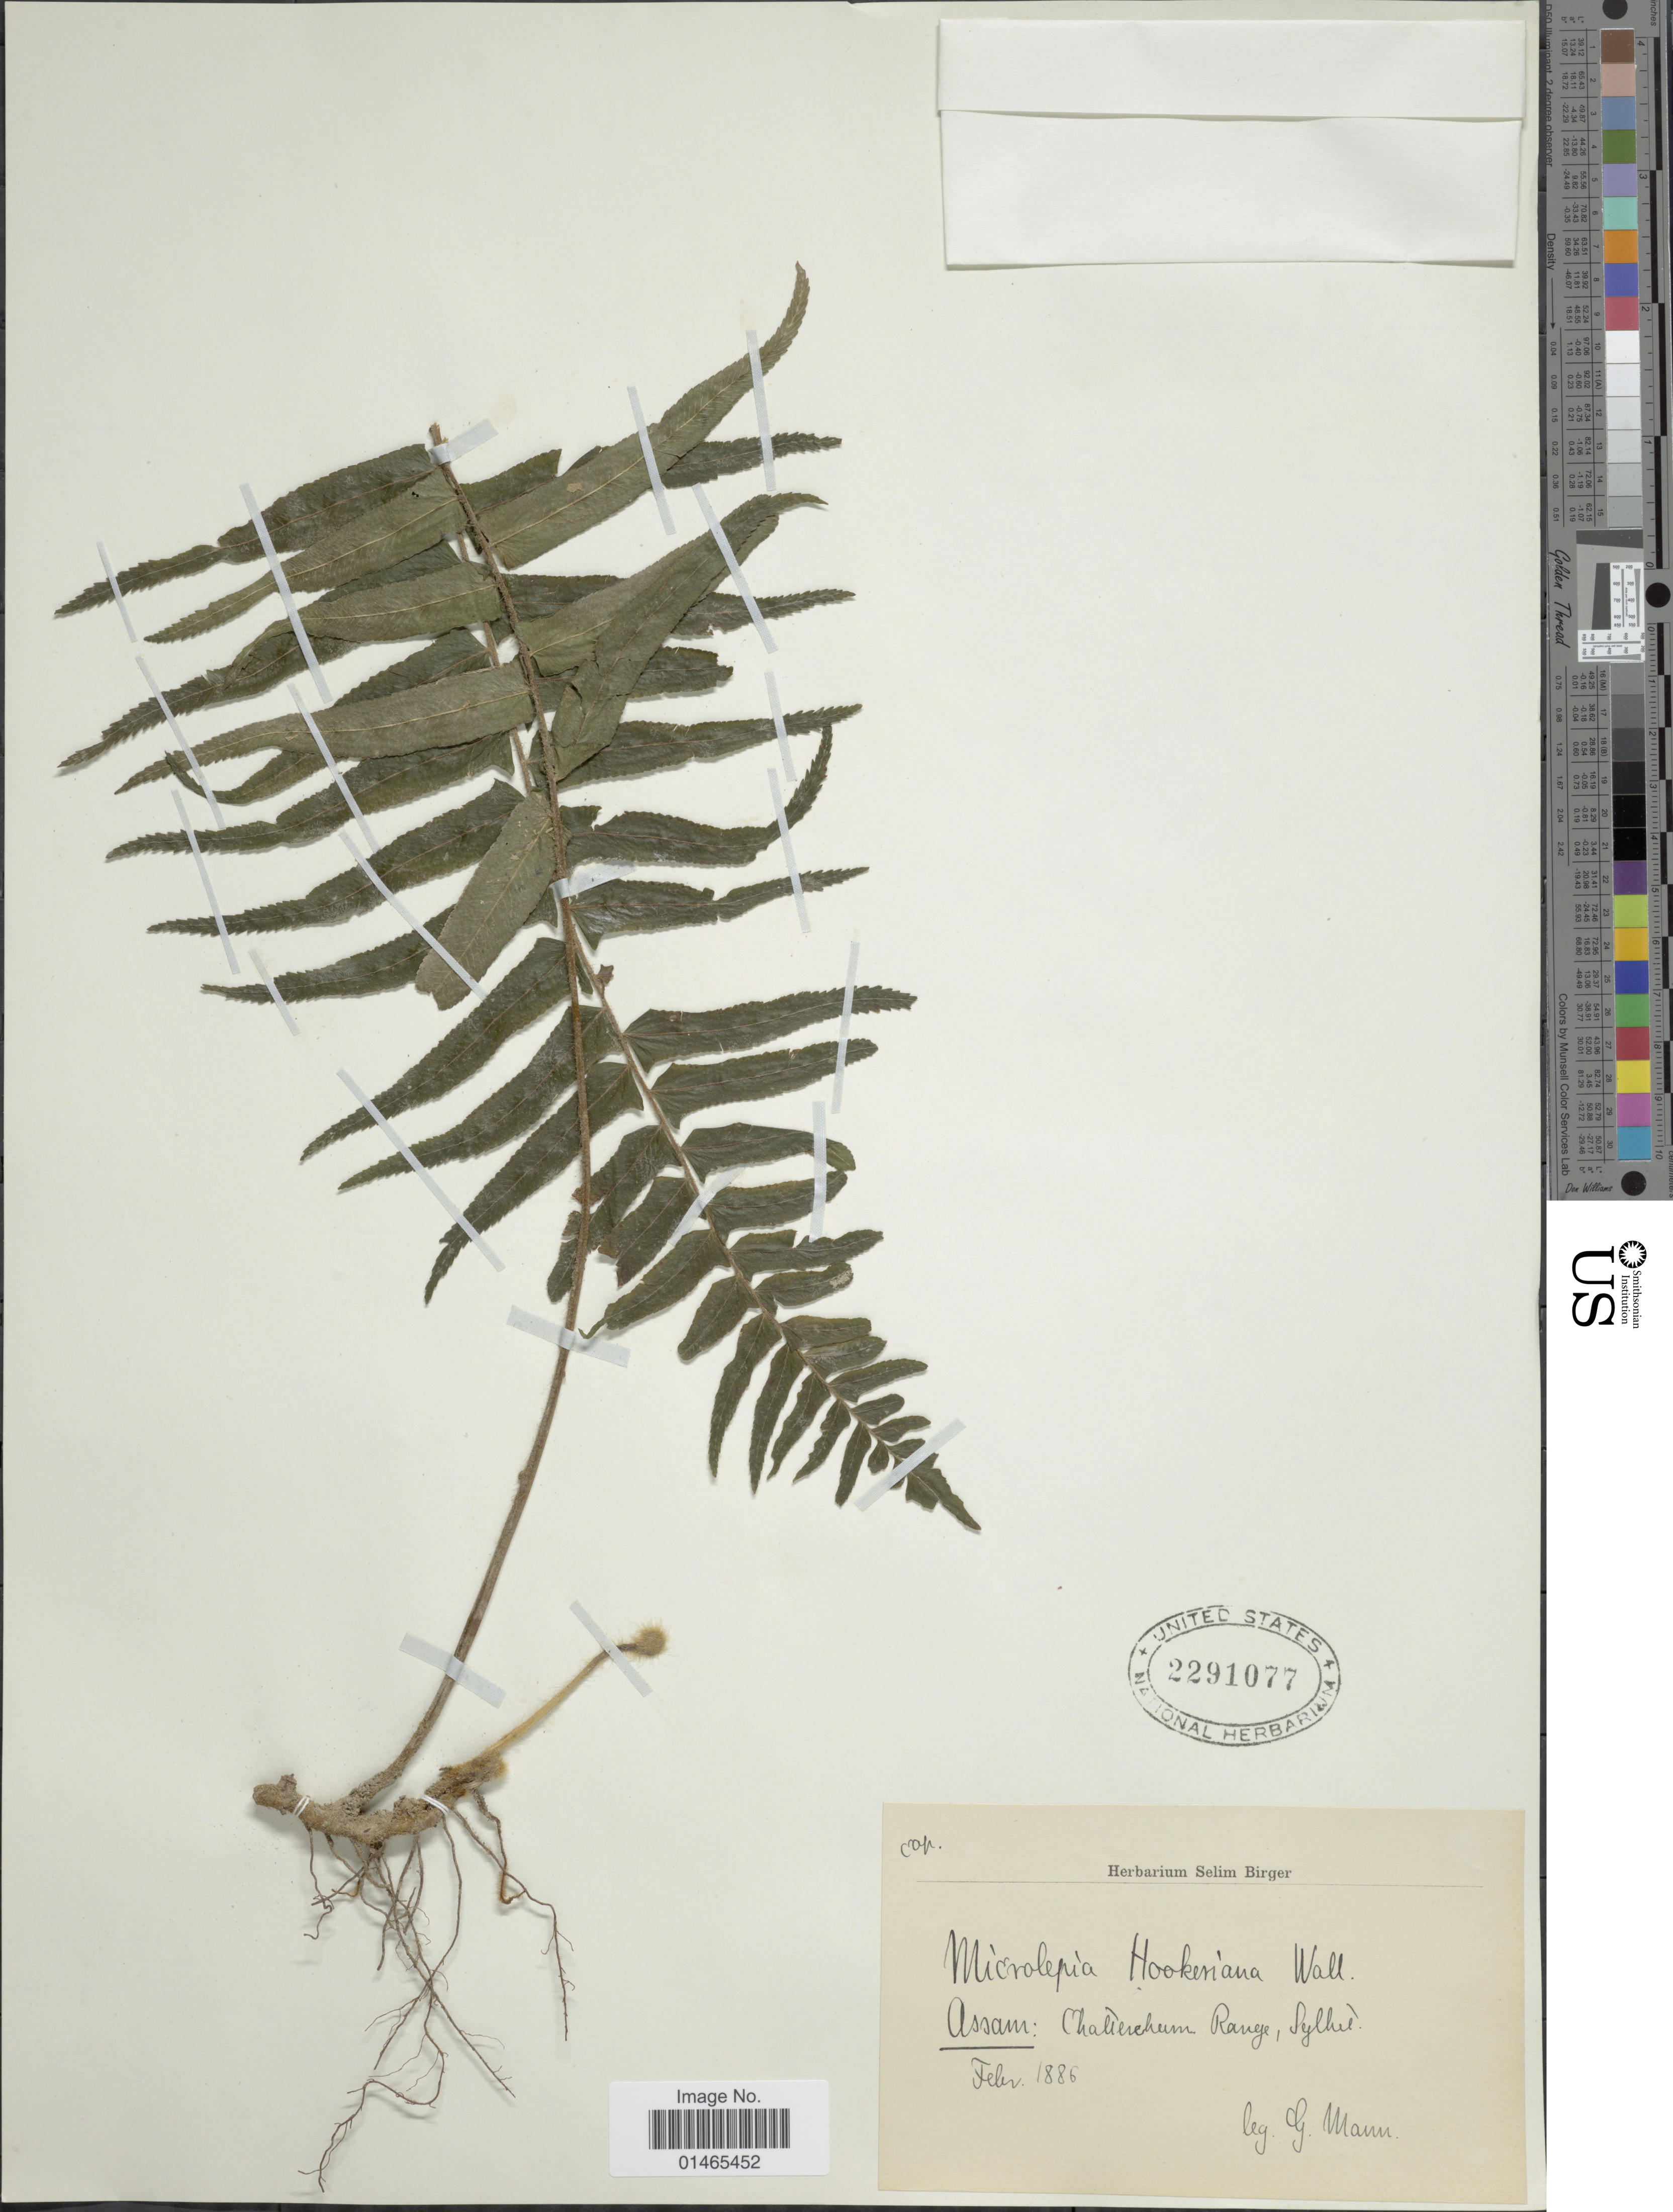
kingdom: Plantae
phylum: Tracheophyta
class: Polypodiopsida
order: Polypodiales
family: Dennstaedtiaceae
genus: Microlepia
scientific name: Microlepia hookeriana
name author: (Wall. ex Hook.) C. Presl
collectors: G. Mann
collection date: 1886-02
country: Bangladesh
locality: Asam: Chatterchum Range, Sylhet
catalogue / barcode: US 2291077